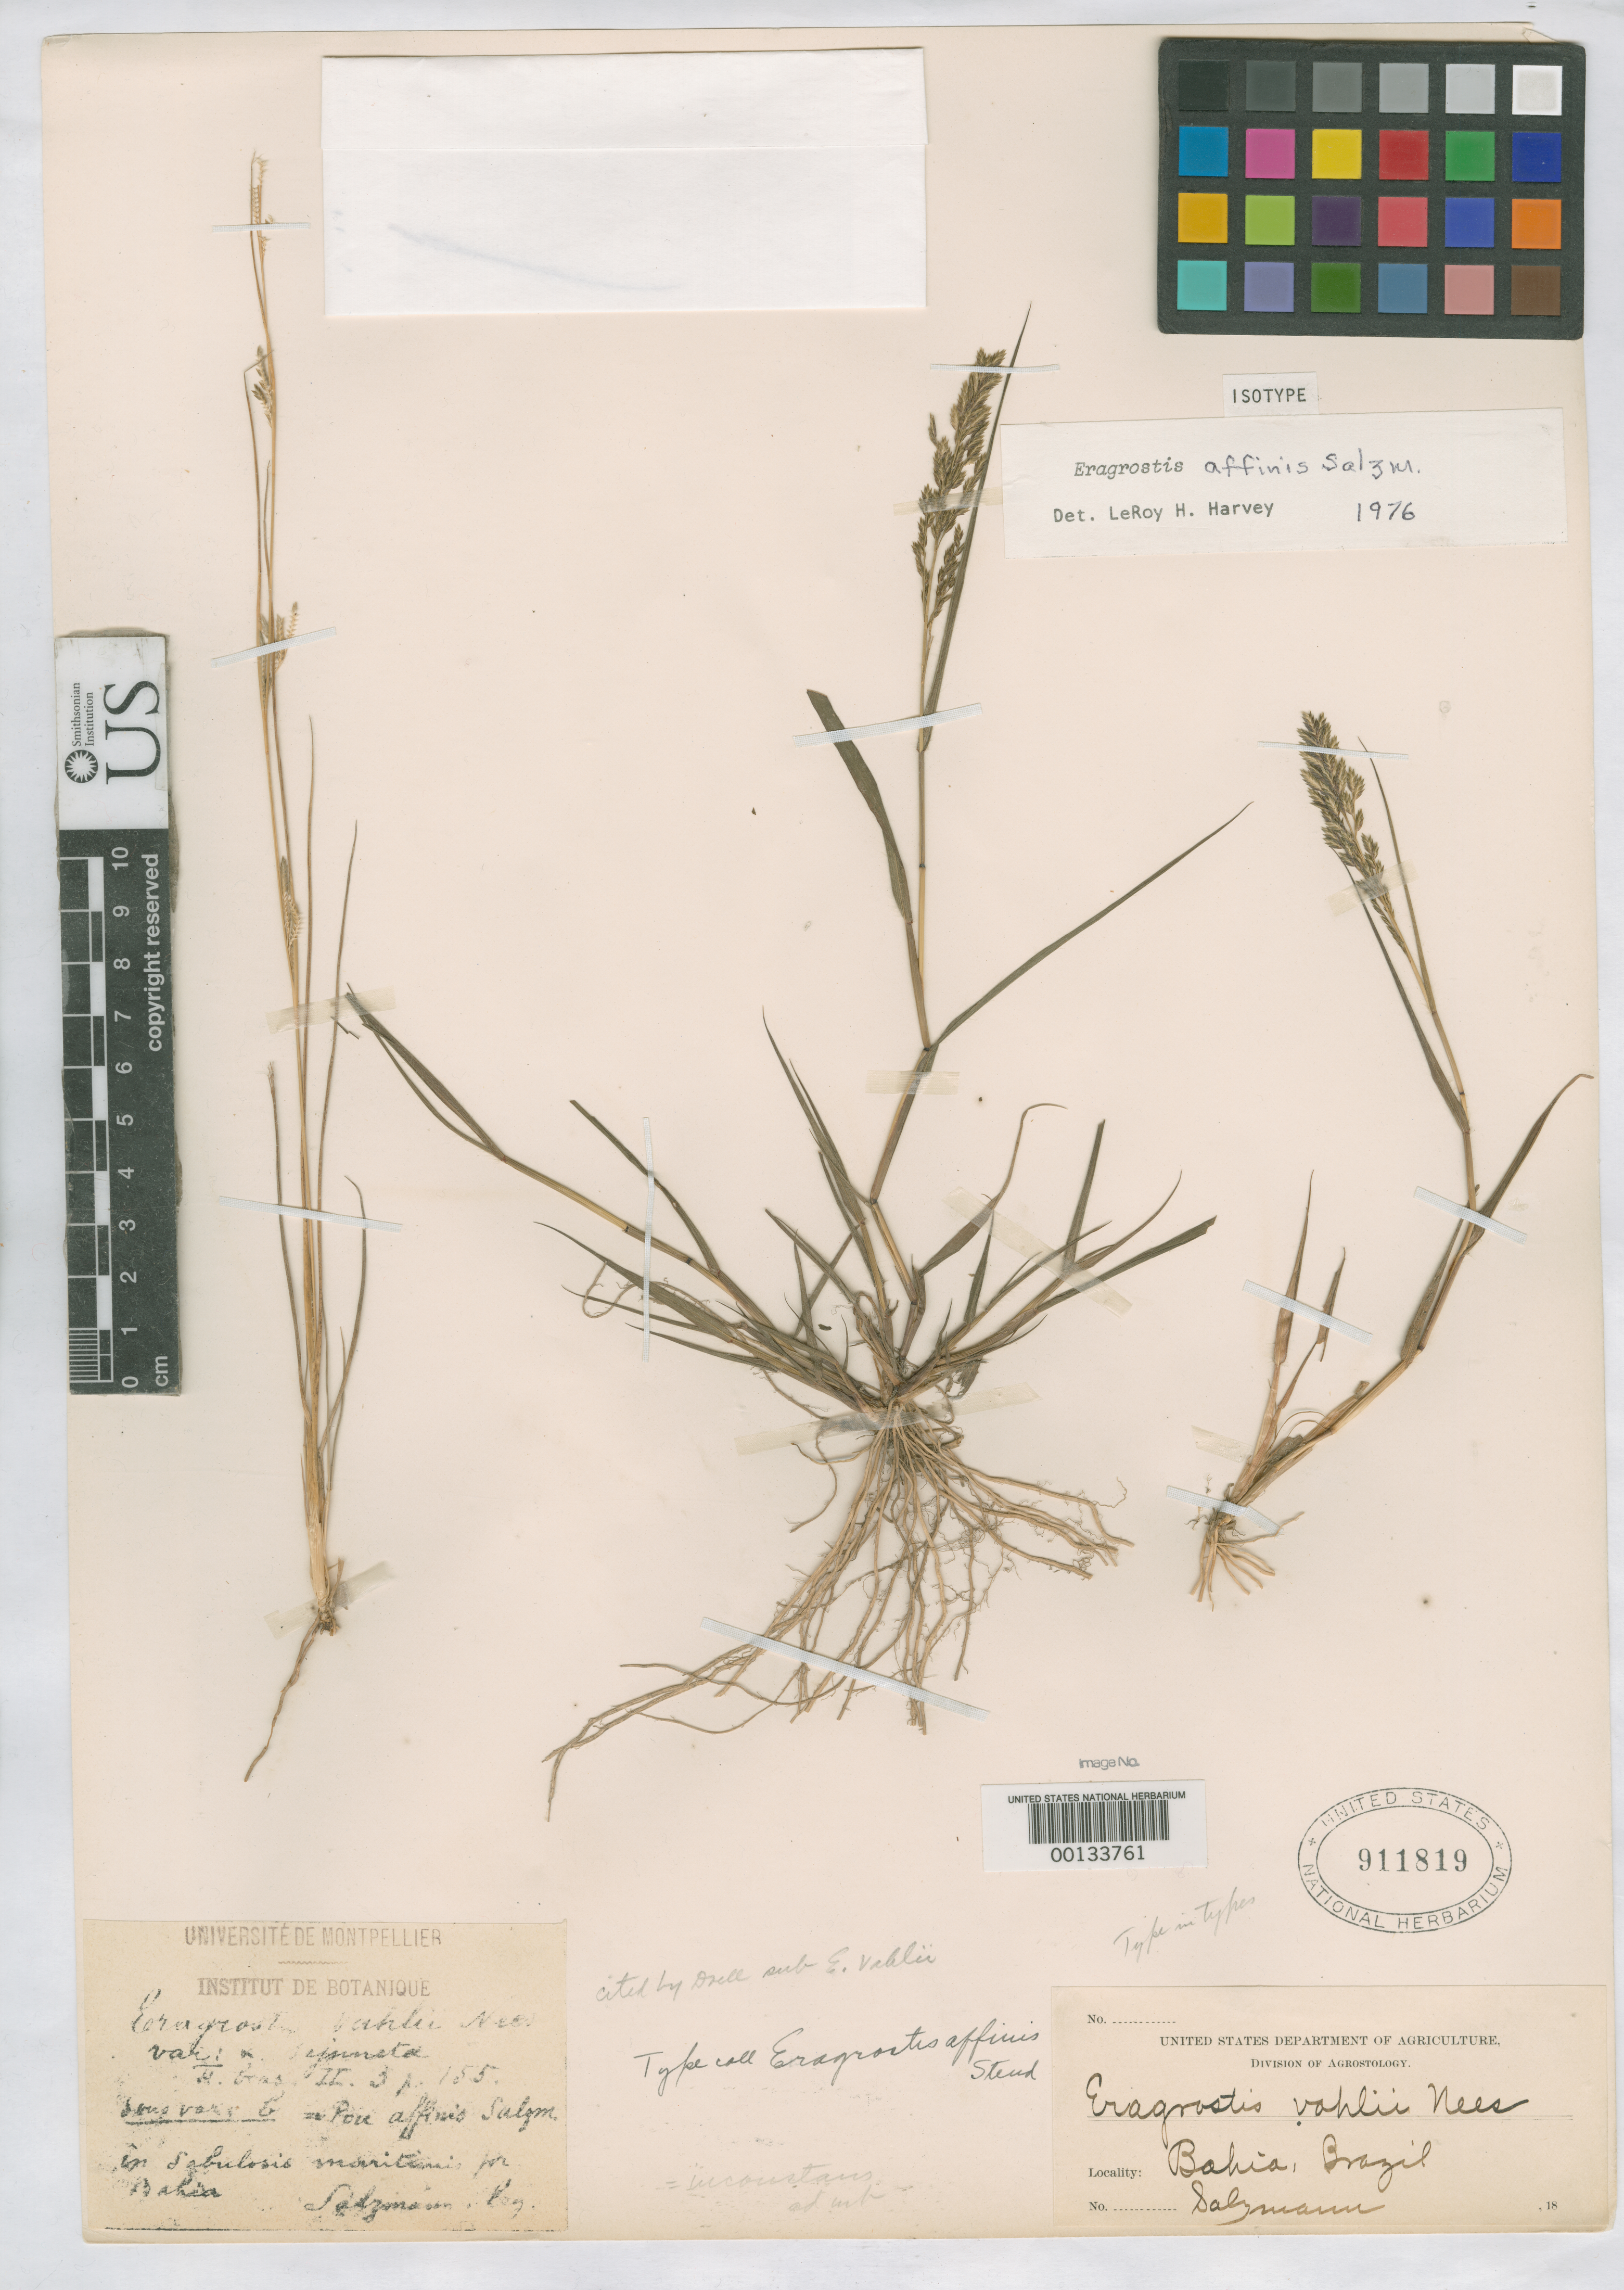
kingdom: Plantae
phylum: Tracheophyta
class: Liliopsida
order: Poales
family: Poaceae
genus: Eragrostis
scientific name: Eragrostis affinis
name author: Salzm. ex Steud.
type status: Isotype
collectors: P. Salzmann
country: Brazil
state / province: Bahia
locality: North of Esplanda city on road to Jaquera.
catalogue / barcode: US 911819